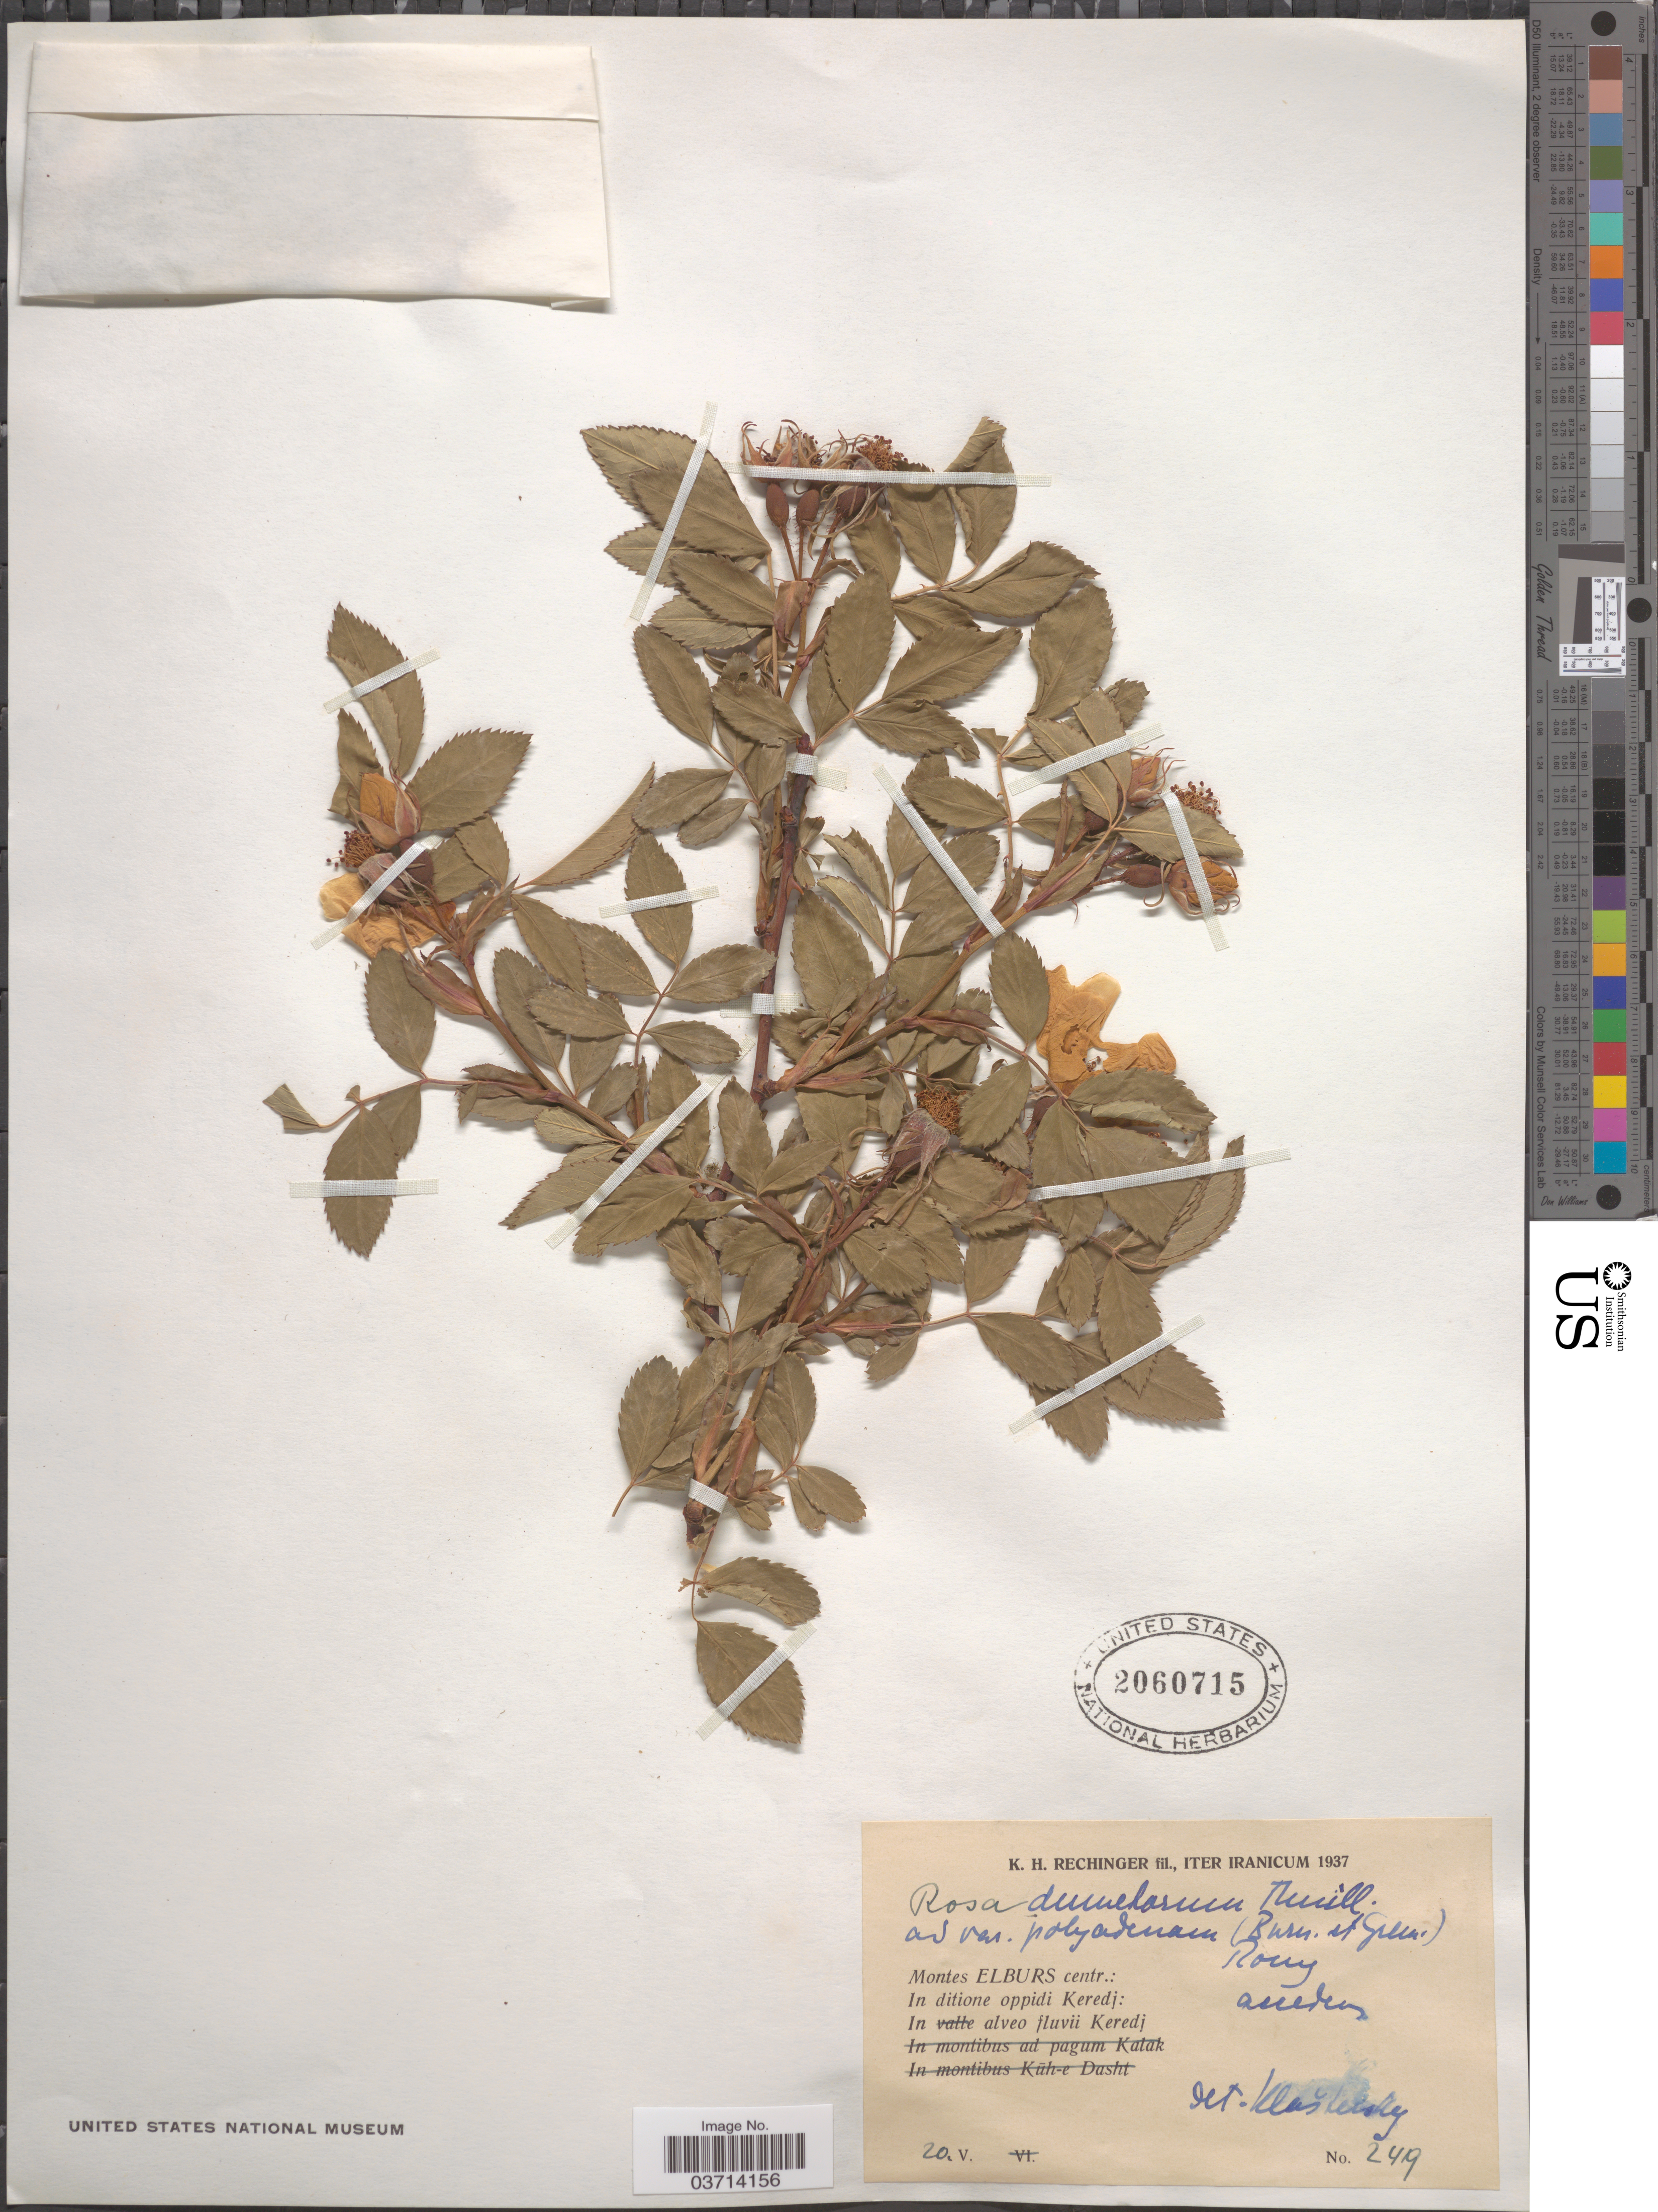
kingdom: Plantae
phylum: Tracheophyta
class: Magnoliopsida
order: Rosales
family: Rosaceae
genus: Rosa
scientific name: Rosa dumetorum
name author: Lange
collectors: K. H. Rechinger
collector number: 2419*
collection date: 1937-05-20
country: Iran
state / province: Alborz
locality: Montes Elburs centr.: In ditione oppidi Keredj: In alveo fluvii Keredj.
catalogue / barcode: US 2060715